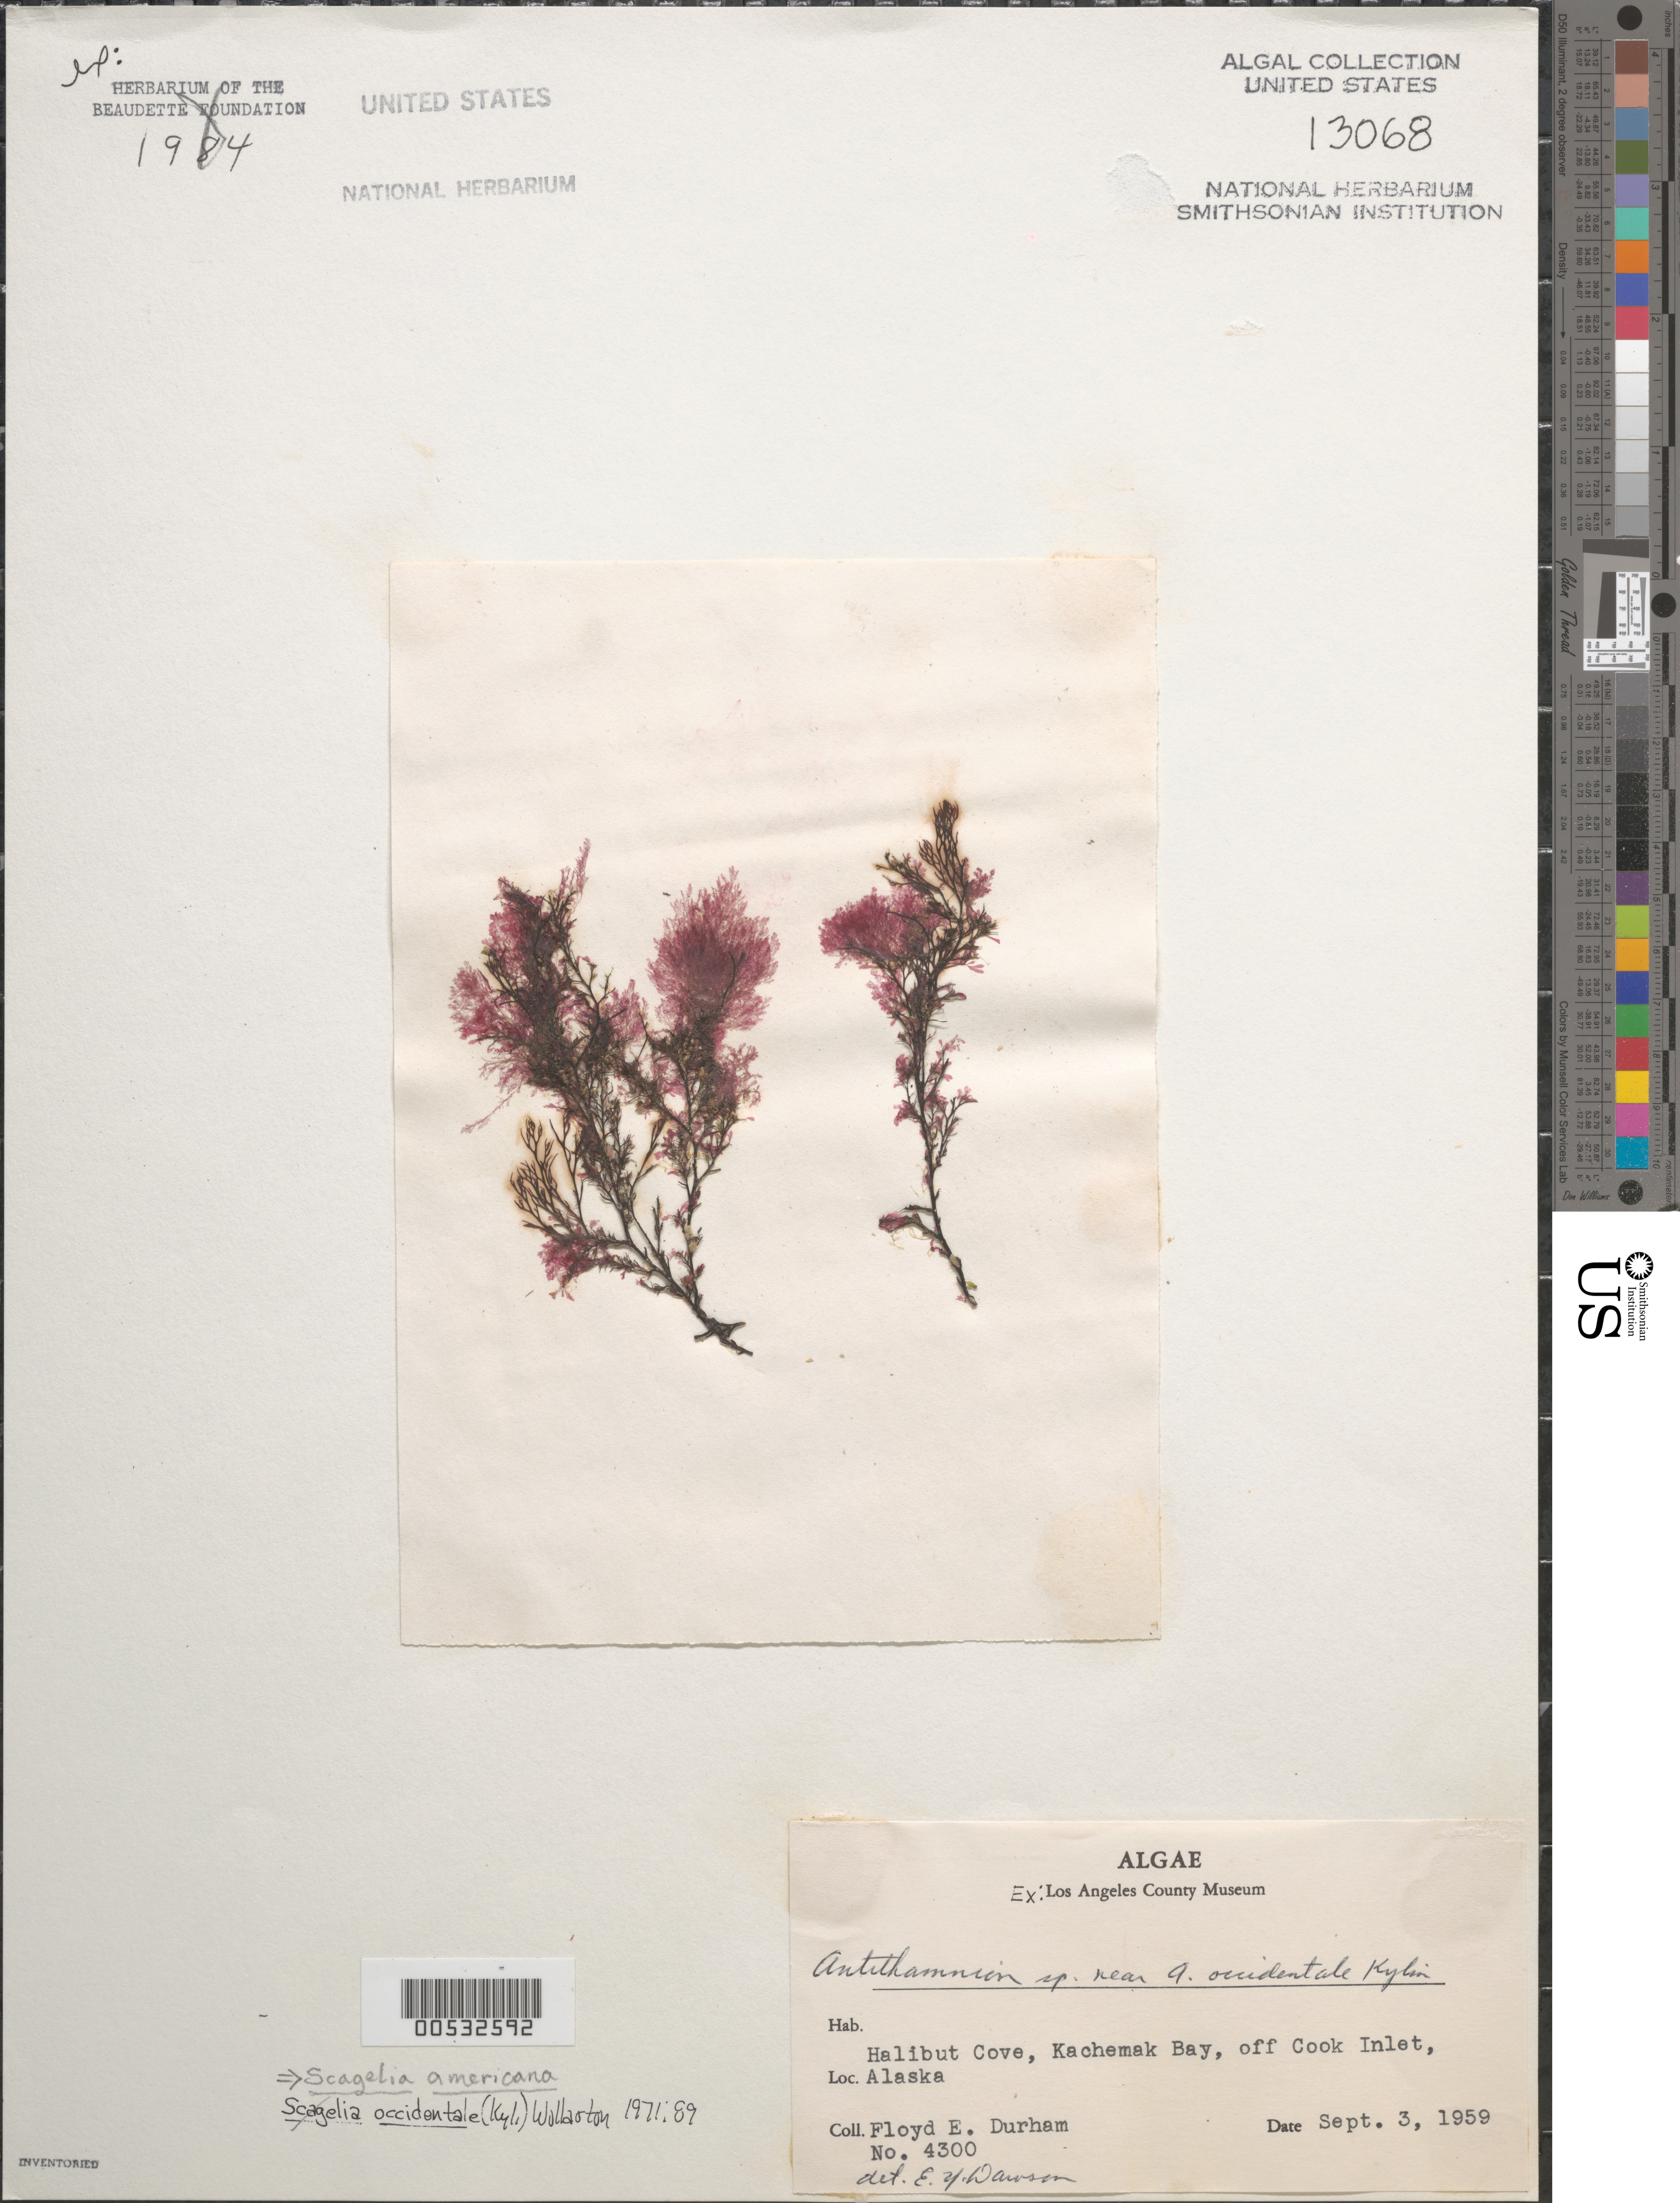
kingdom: Plantae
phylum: Rhodophyta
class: Florideophyceae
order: Ceramiales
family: Ceramiaceae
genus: Scagelia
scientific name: Scagelia americana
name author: (Harv.) A. Athanasiadis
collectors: F. Durham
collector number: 4300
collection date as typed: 03 Sep 1959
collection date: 1959-09-03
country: United States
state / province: Alaska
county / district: Kenai Peninsula Division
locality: Halibut Cove, Kachemak Bay, off Cook Inlet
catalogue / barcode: US 13068